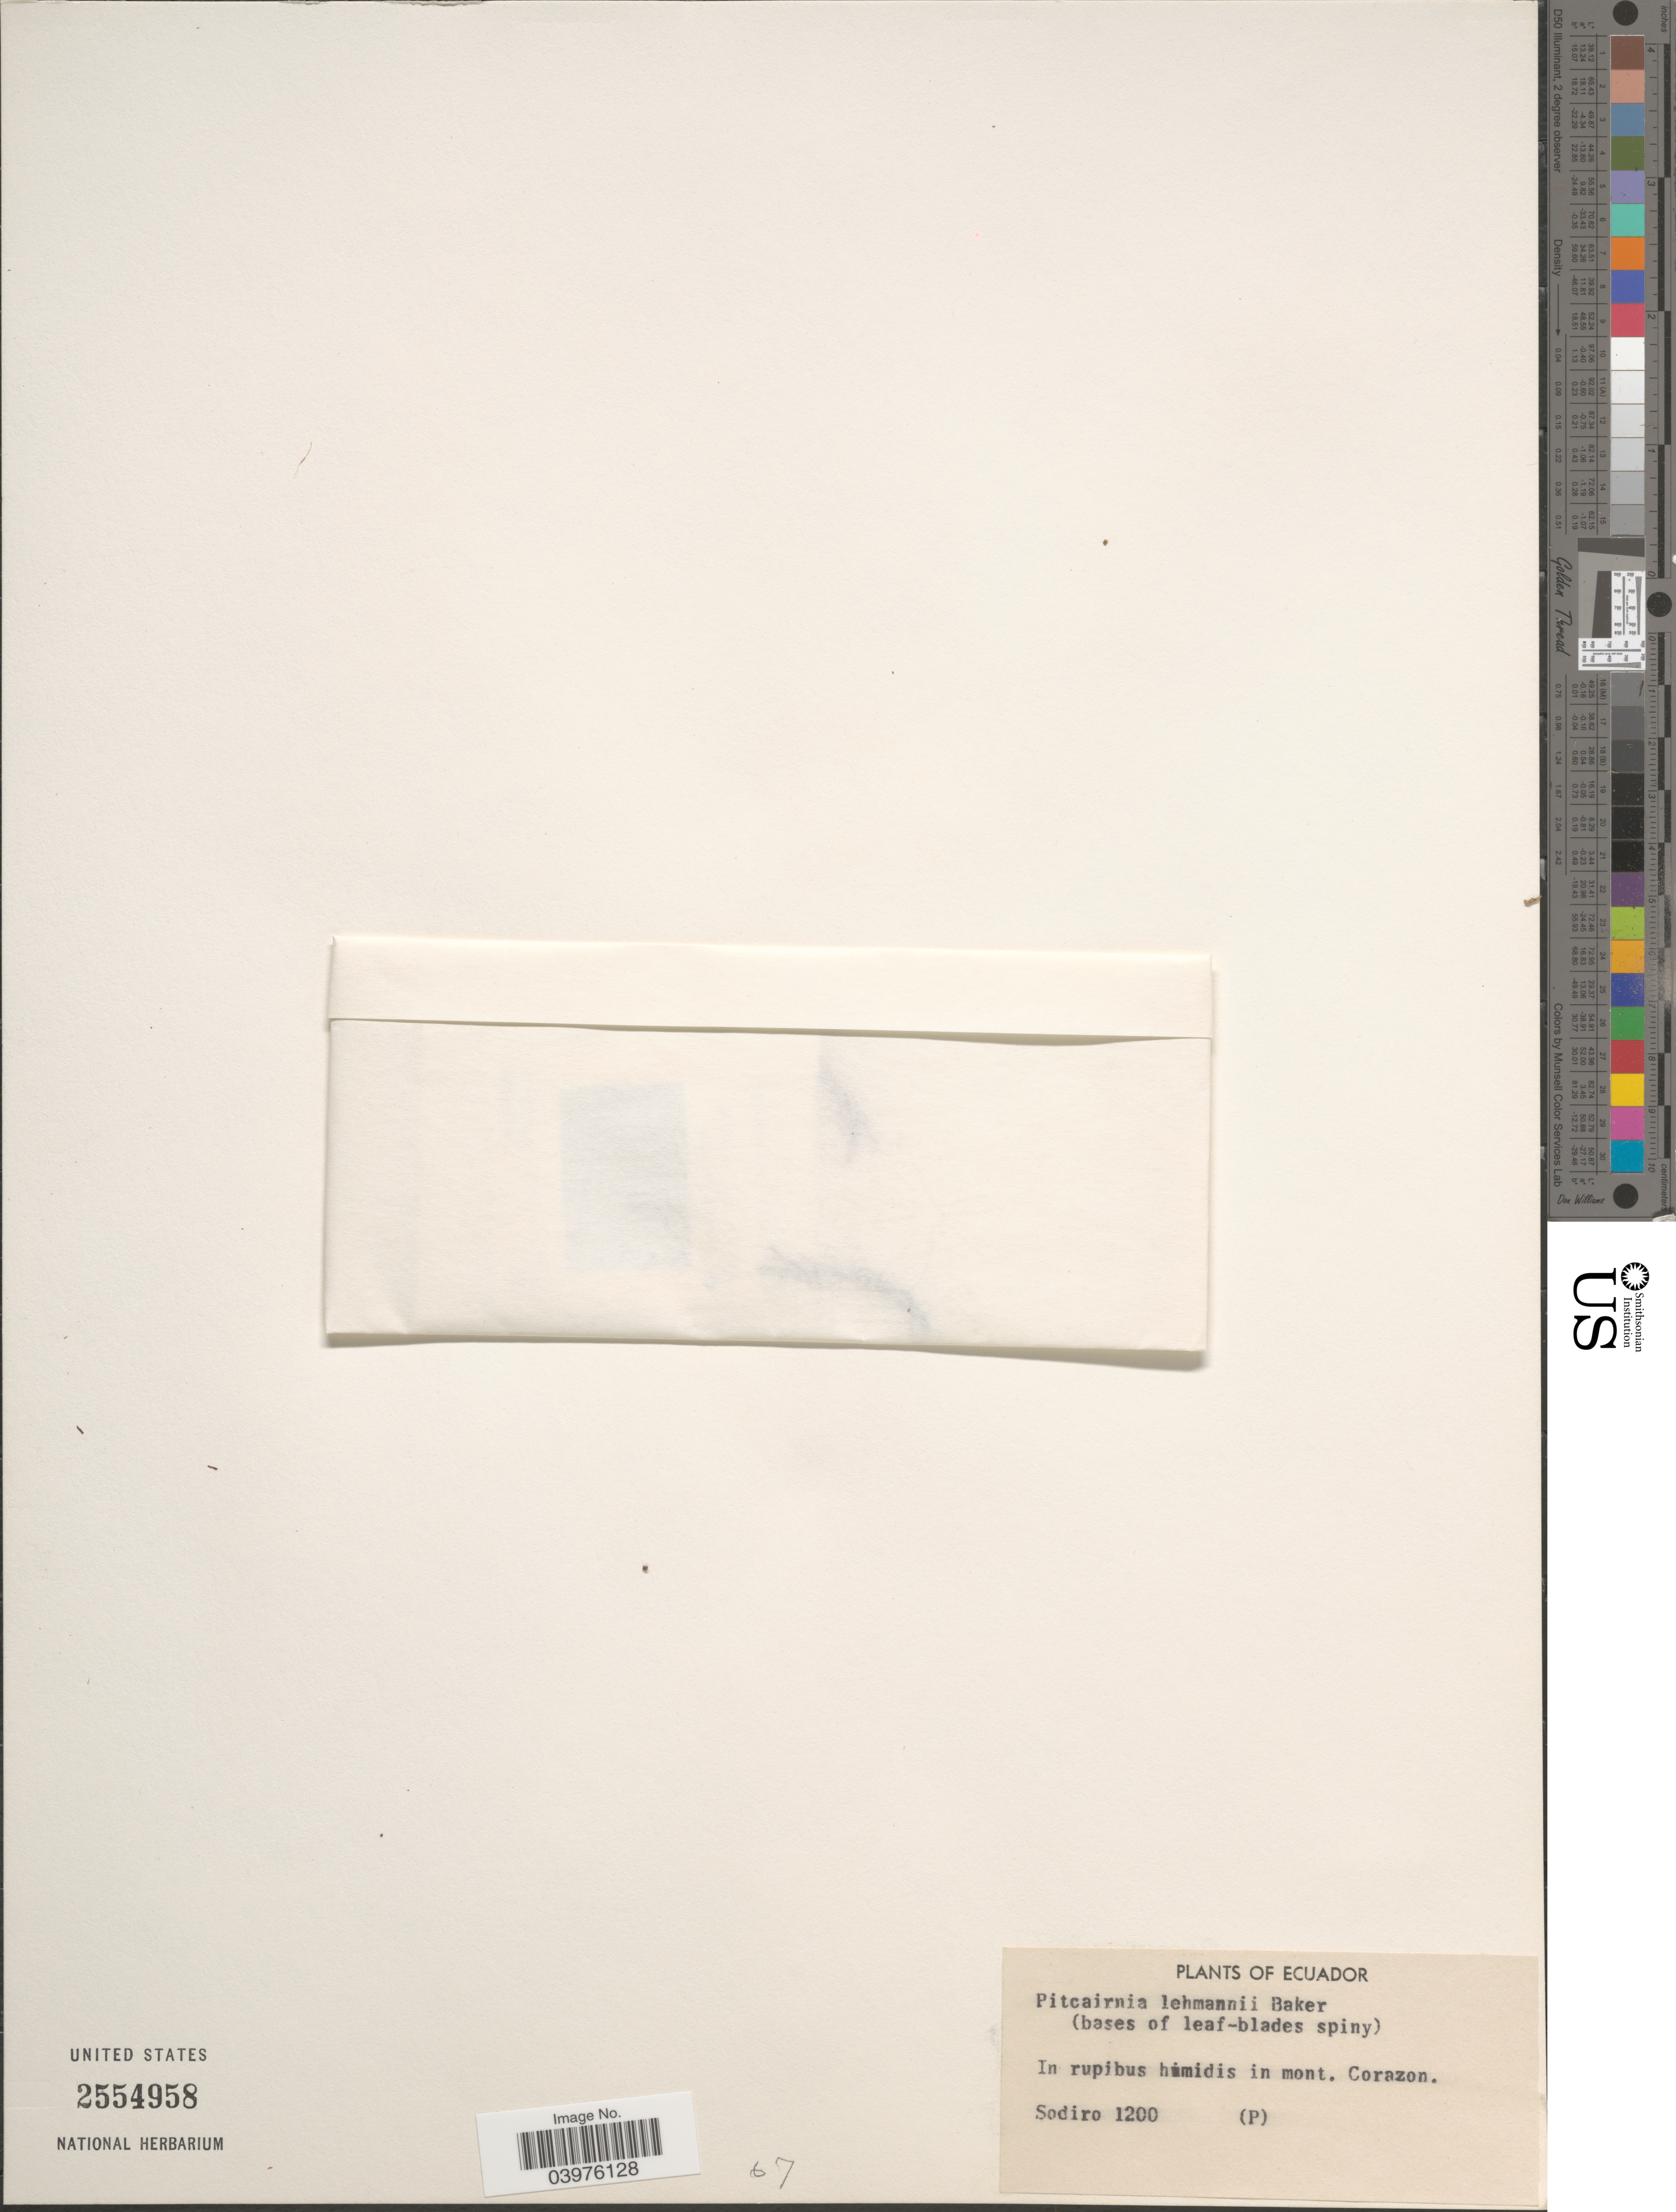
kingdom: Plantae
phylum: Tracheophyta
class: Liliopsida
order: Poales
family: Bromeliaceae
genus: Pitcairnia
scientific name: Pitcairnia lehmannii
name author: Baker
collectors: Sodiro, --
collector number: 1200(P)?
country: Ecuador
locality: In rupibus humidis in mont. Corazon.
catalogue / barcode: US 2554958